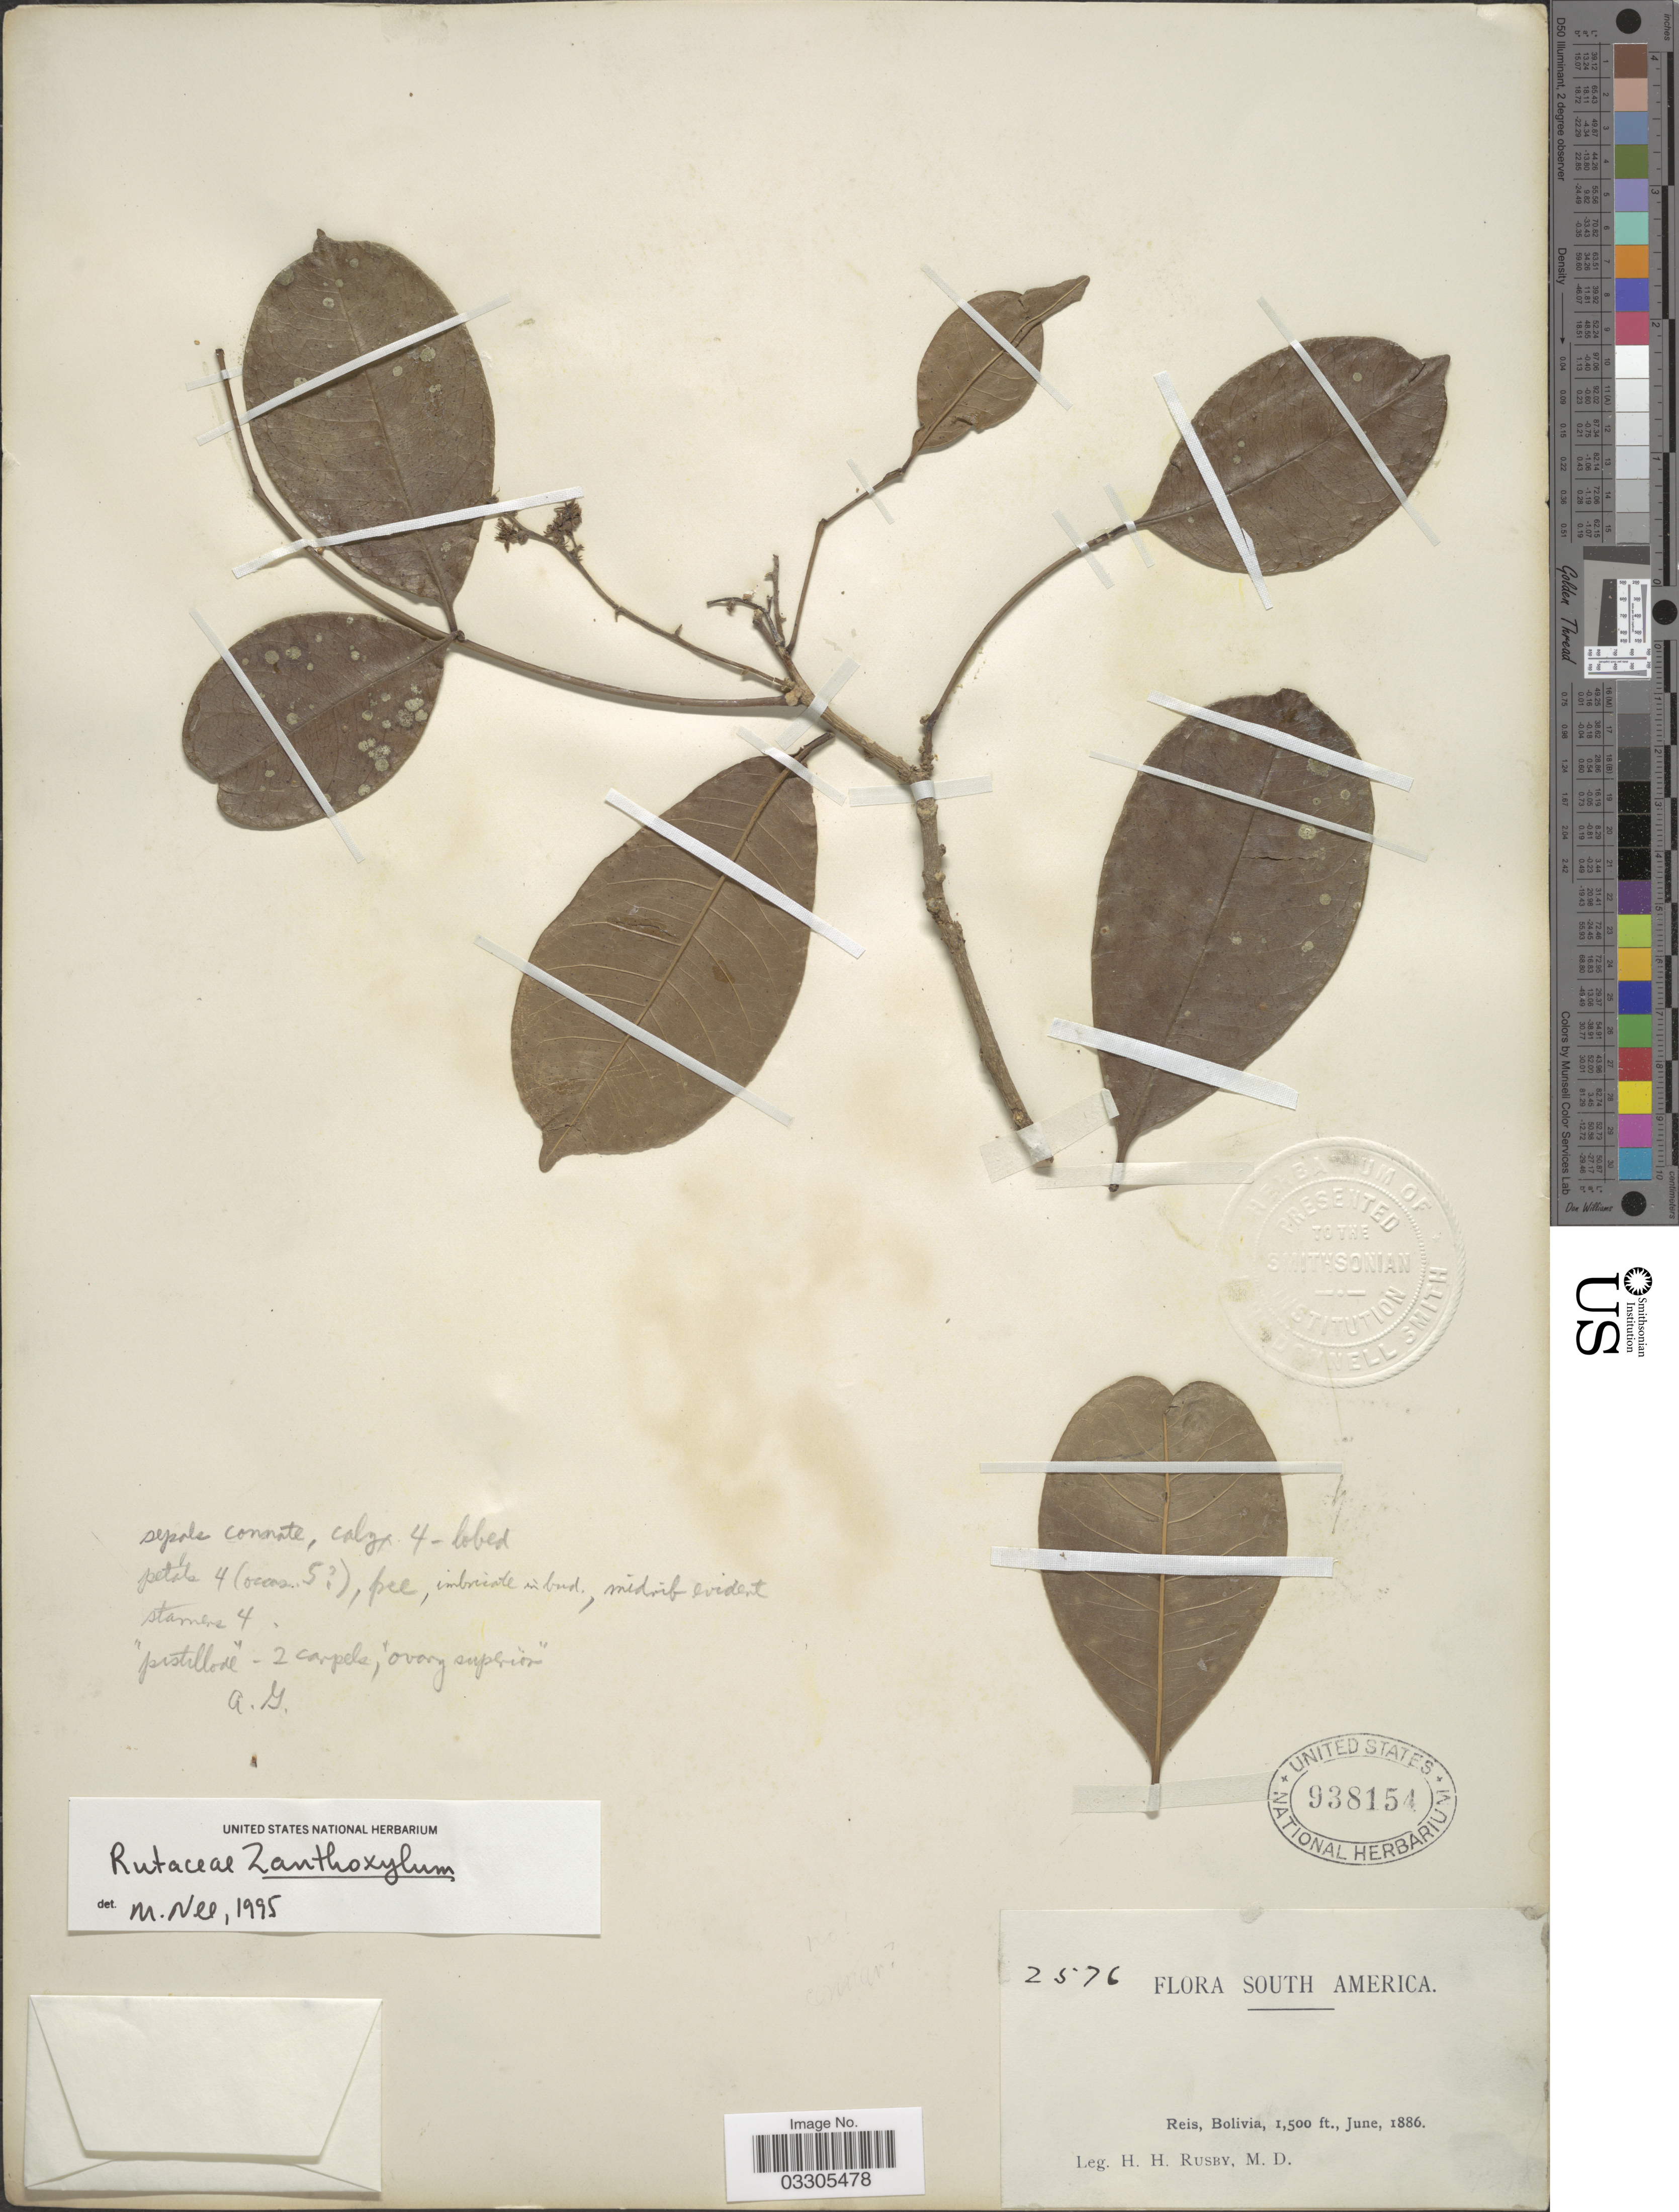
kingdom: Plantae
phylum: Tracheophyta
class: Magnoliopsida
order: Sapindales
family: Rutaceae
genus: Zanthoxylum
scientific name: Zanthoxylum sp.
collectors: H. H. Rusby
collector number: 2576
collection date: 1886-06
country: Bolivia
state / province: Pando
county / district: Nicolas Suarez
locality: Reis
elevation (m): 457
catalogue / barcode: US 938154